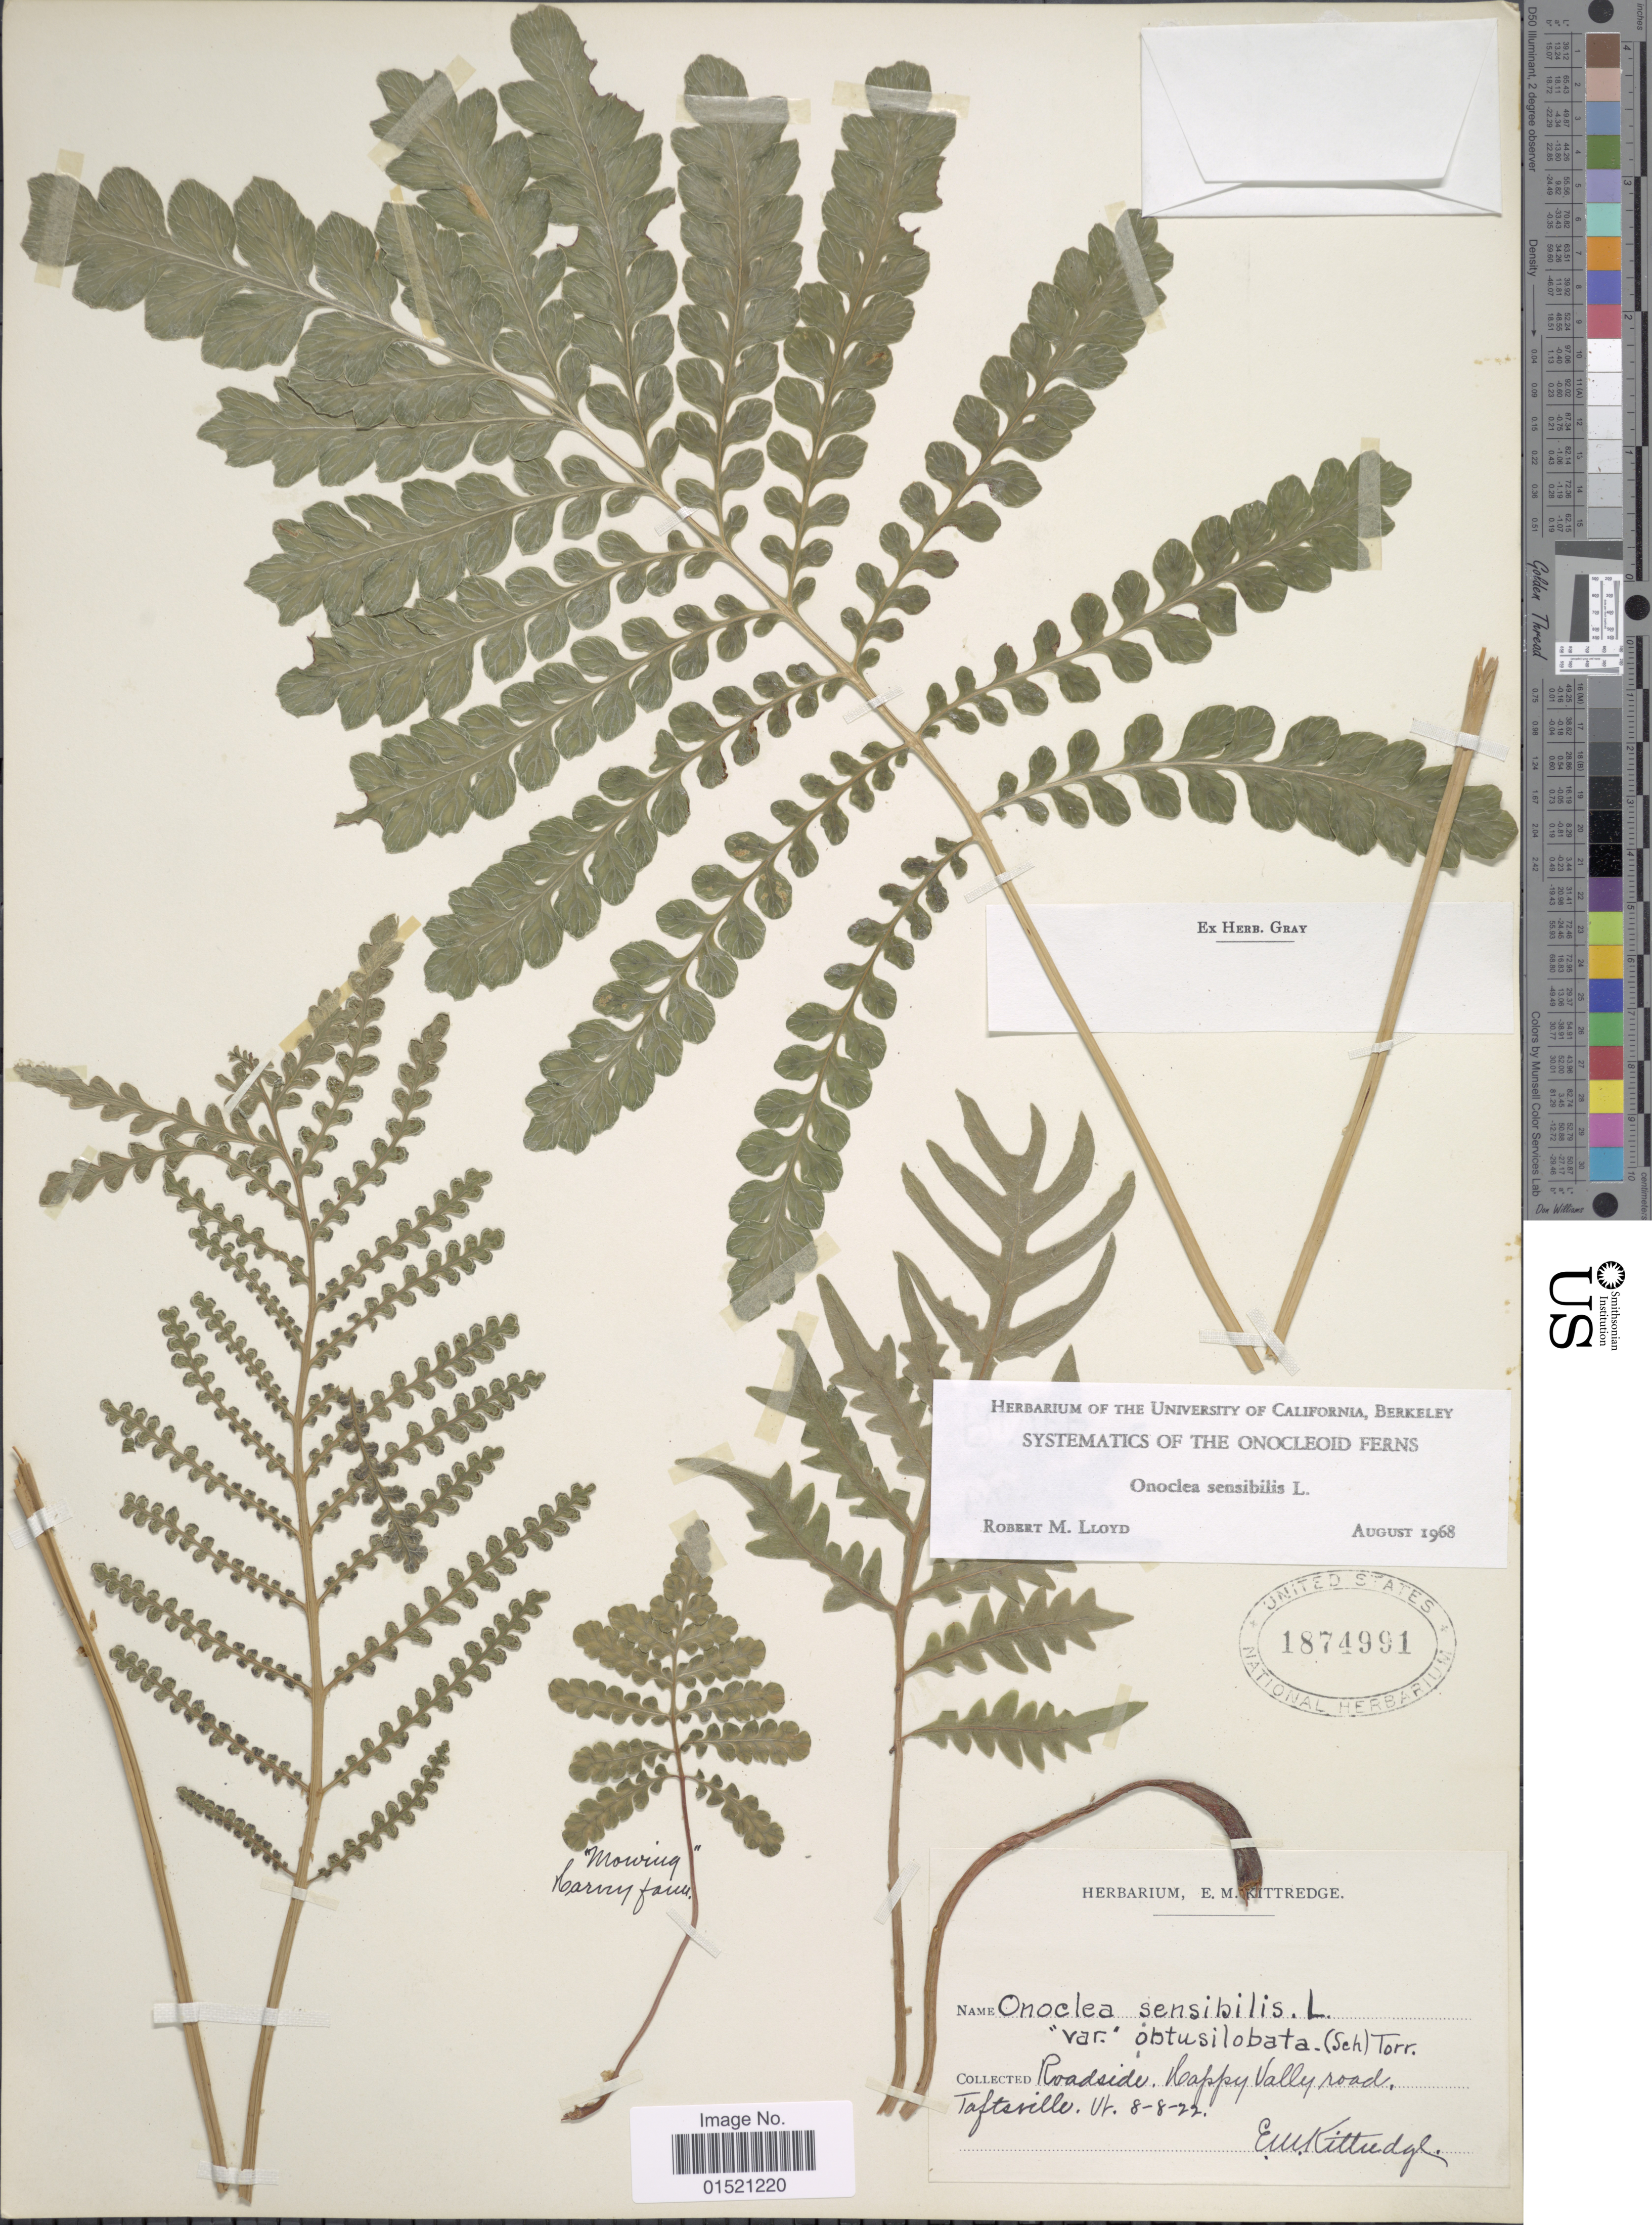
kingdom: Plantae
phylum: Tracheophyta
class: Polypodiopsida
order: Polypodiales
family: Onocleaceae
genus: Onoclea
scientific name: Onoclea sensibilis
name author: L.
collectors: E. Kittredge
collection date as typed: Transcribed d/m/y: 8/8/22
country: United States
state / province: Vermont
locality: Roadside, Happy Valley road, Taftsville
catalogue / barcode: US 1874991